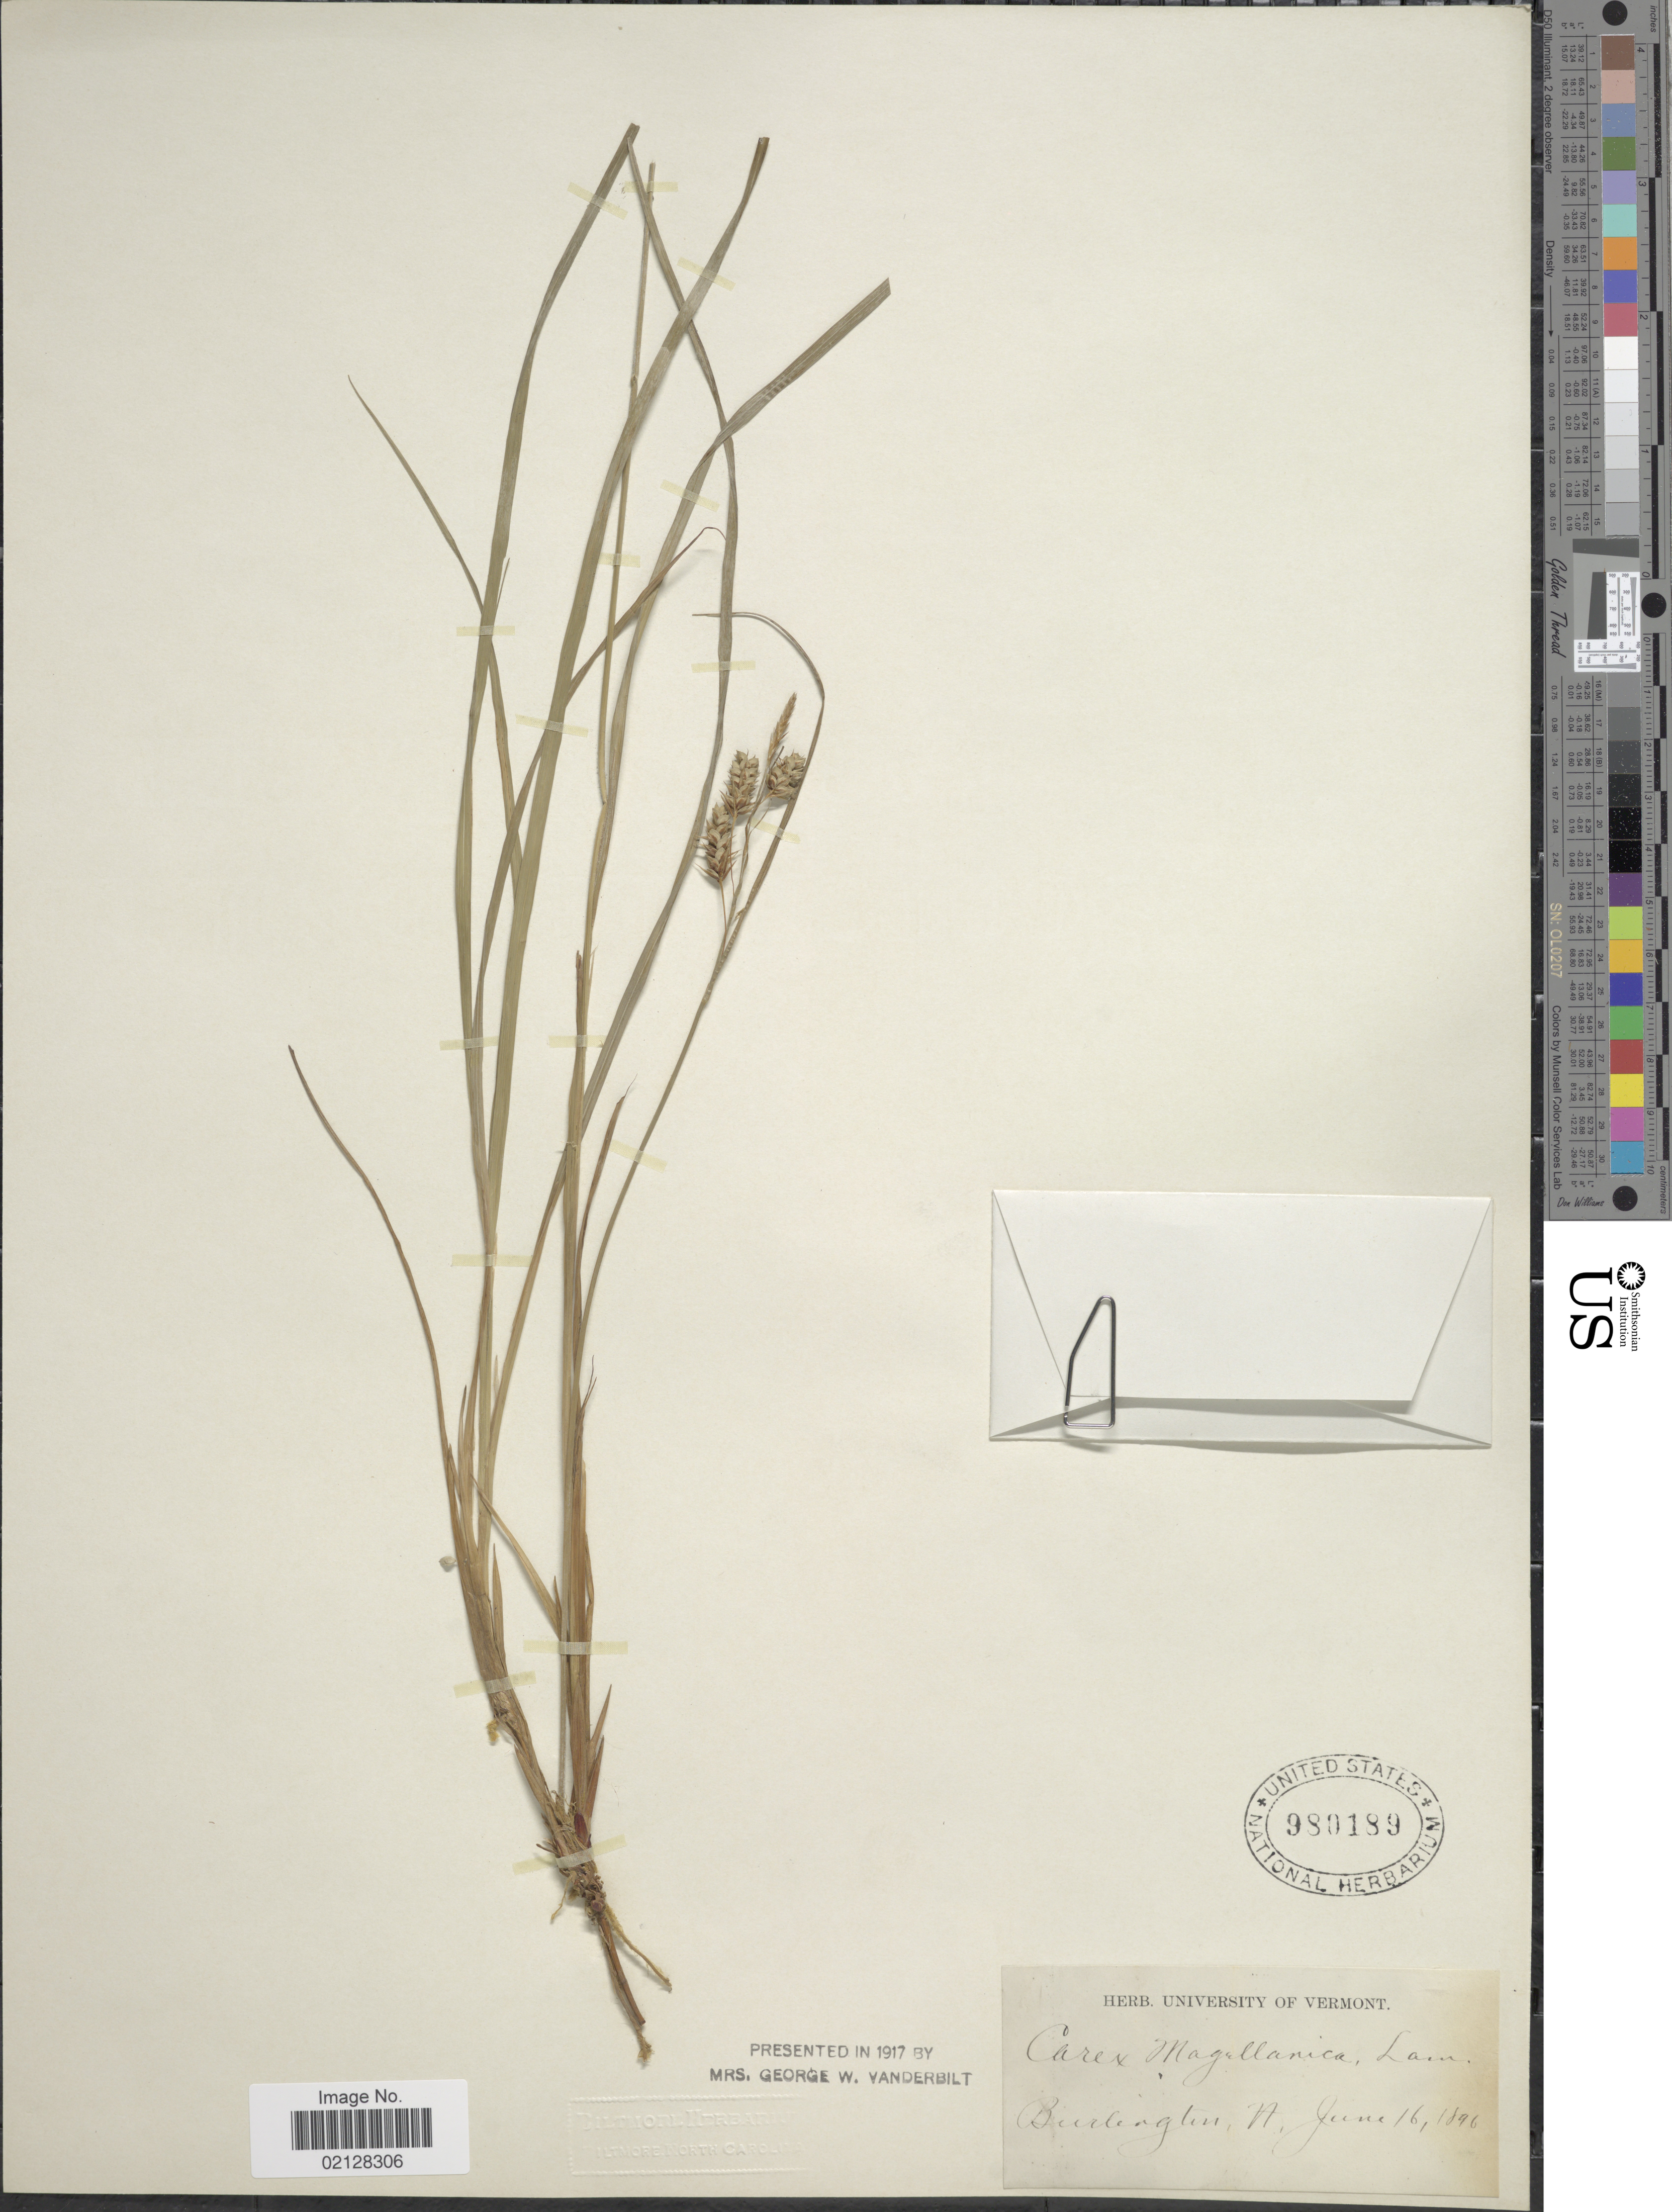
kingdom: Plantae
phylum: Tracheophyta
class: Liliopsida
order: Poales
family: Cyperaceae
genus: Carex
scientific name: Carex magellanica subsp. irrigua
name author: (Wahlenb.) Hiitonen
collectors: University of Vermont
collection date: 1896-06-16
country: United States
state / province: Vermont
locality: Burlington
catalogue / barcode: US 980189